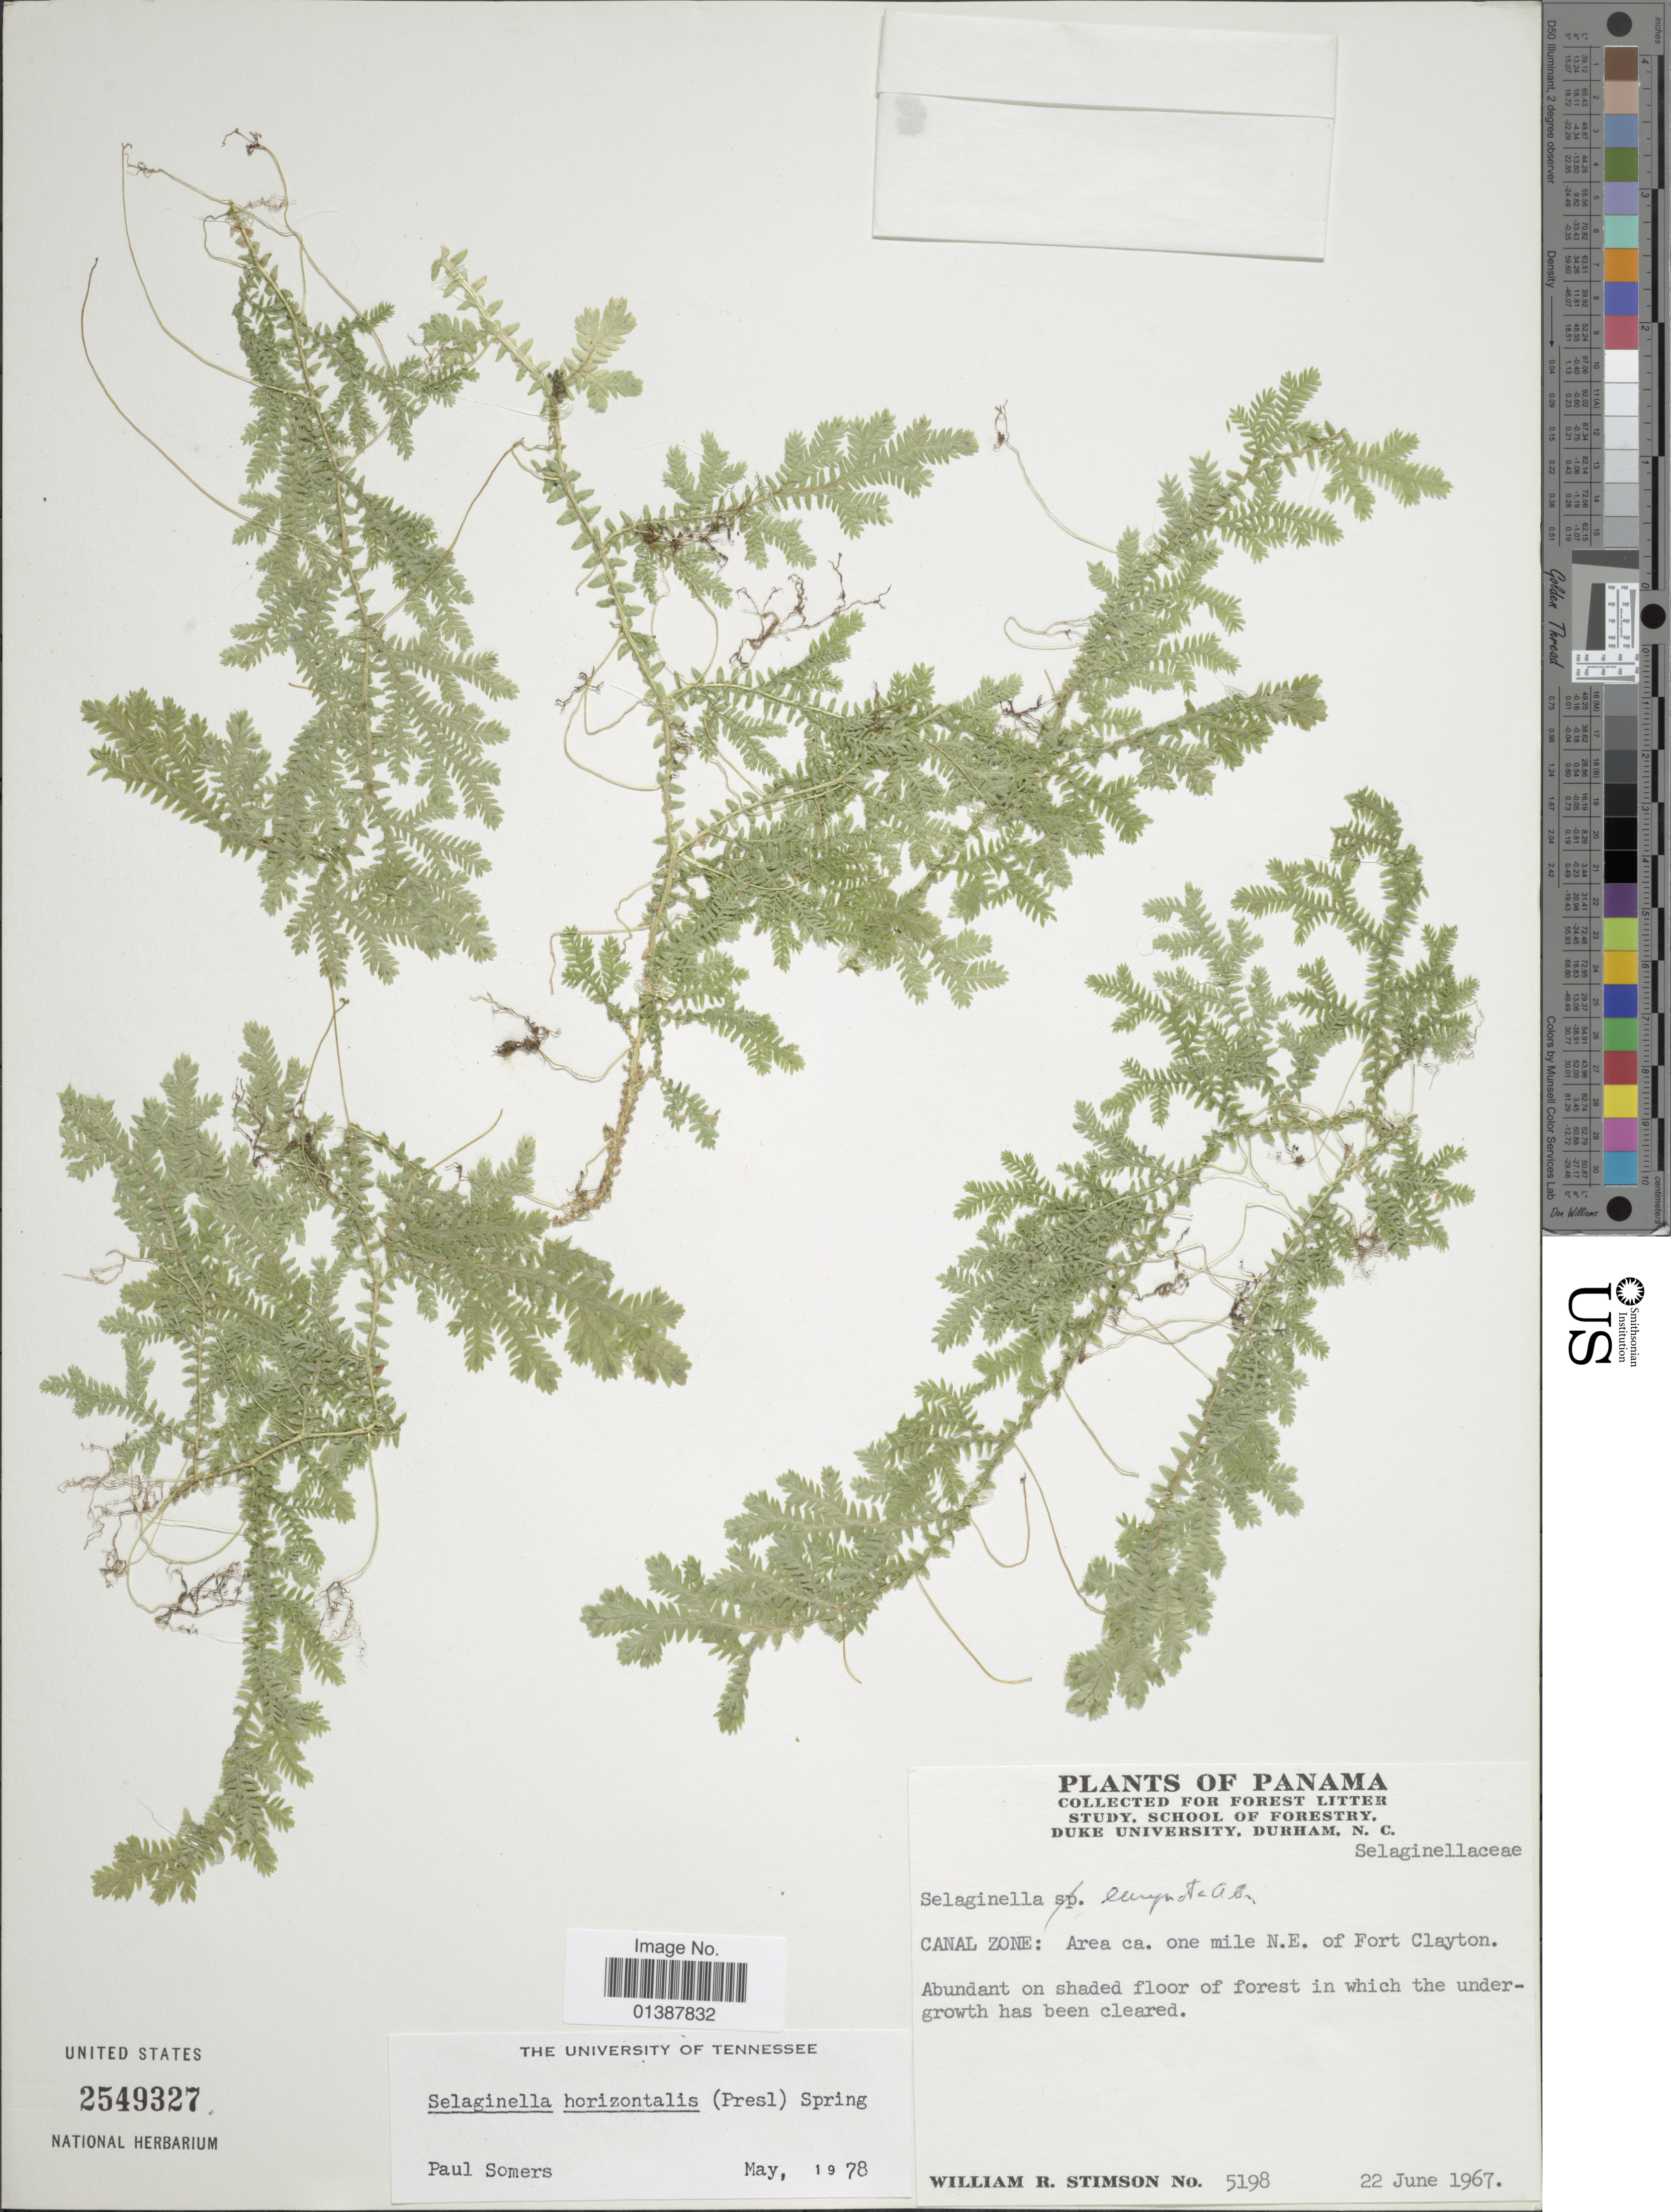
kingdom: Plantae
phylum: Tracheophyta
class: Lycopodiopsida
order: Selaginellales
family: Selaginellaceae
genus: Selaginella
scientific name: Selaginella horizontalis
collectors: W. R. Stimson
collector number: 5198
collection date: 1967-06-22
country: Panama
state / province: Colón / Panamá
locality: Canal Zone: Area ca. one mile N.E. of Fort Clayton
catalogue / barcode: US 2549327